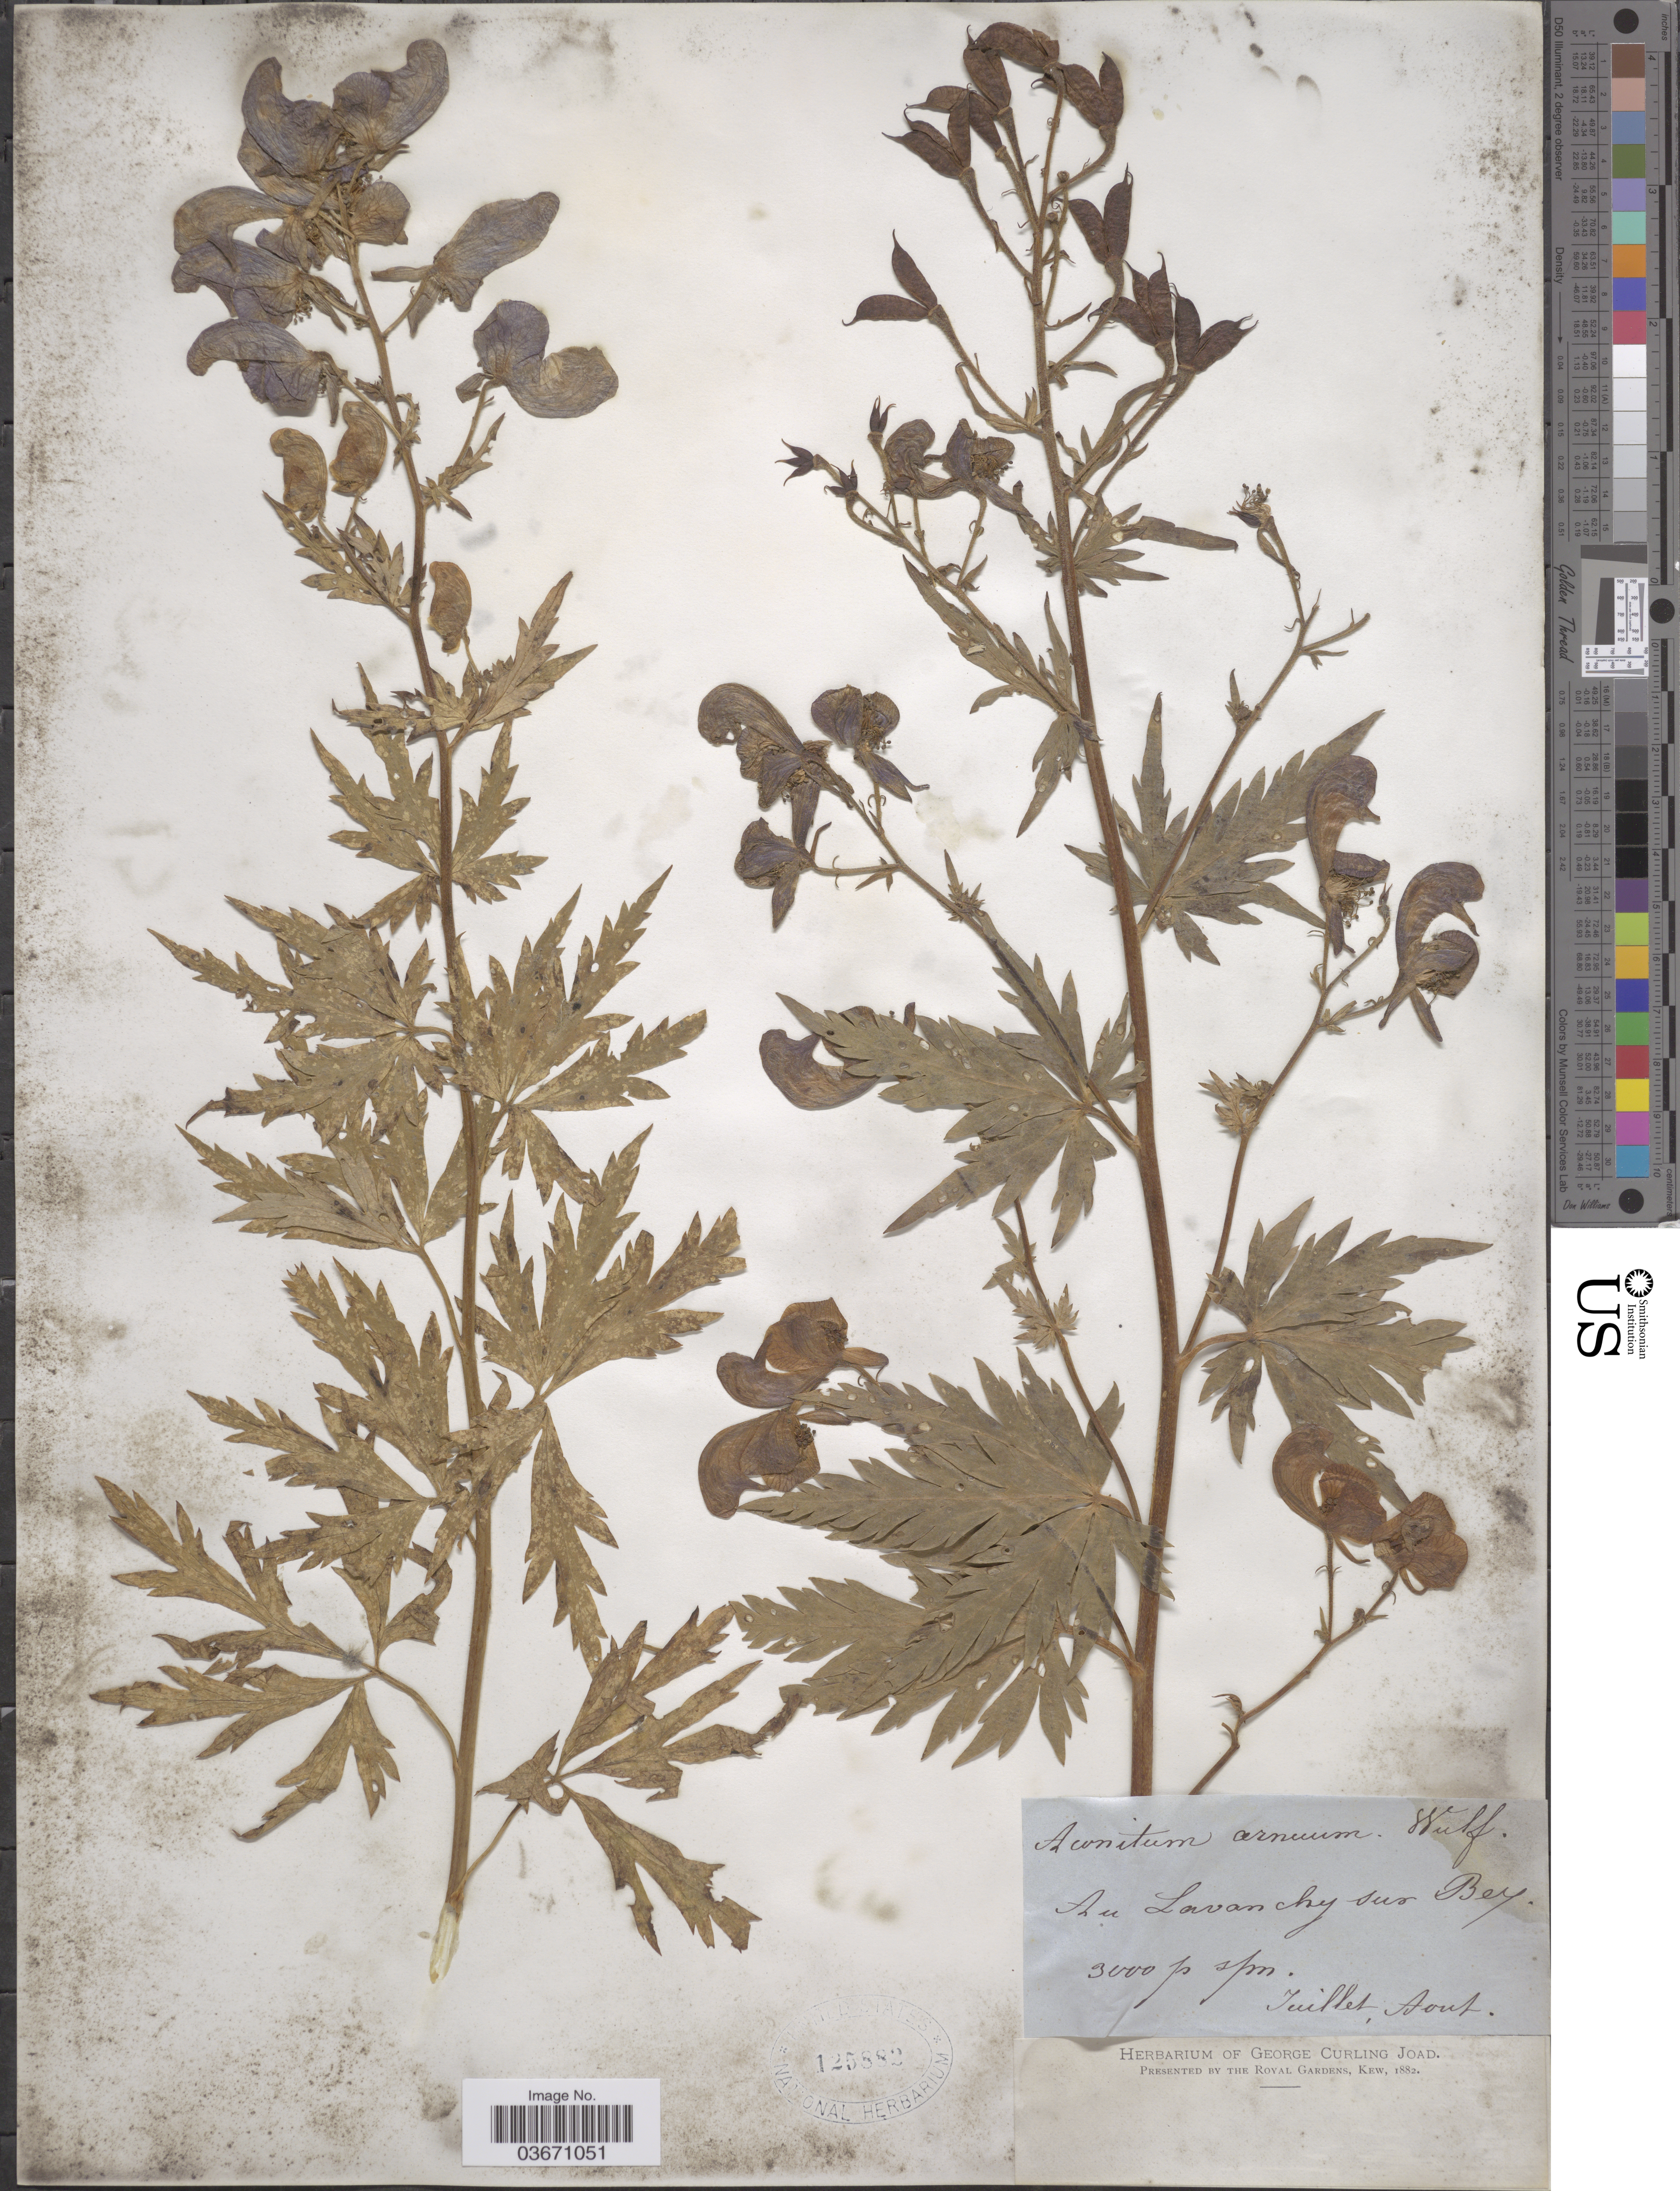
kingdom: Plantae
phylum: Tracheophyta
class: Magnoliopsida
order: Ranunculales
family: Ranunculaceae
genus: Aconitum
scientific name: Aconitum cernuum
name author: Wulfen ex Koelle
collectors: ex herb. George Curling Joad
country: Switzerland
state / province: Vaud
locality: Au Lavanchyy sur Bex.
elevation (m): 914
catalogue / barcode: US 125882